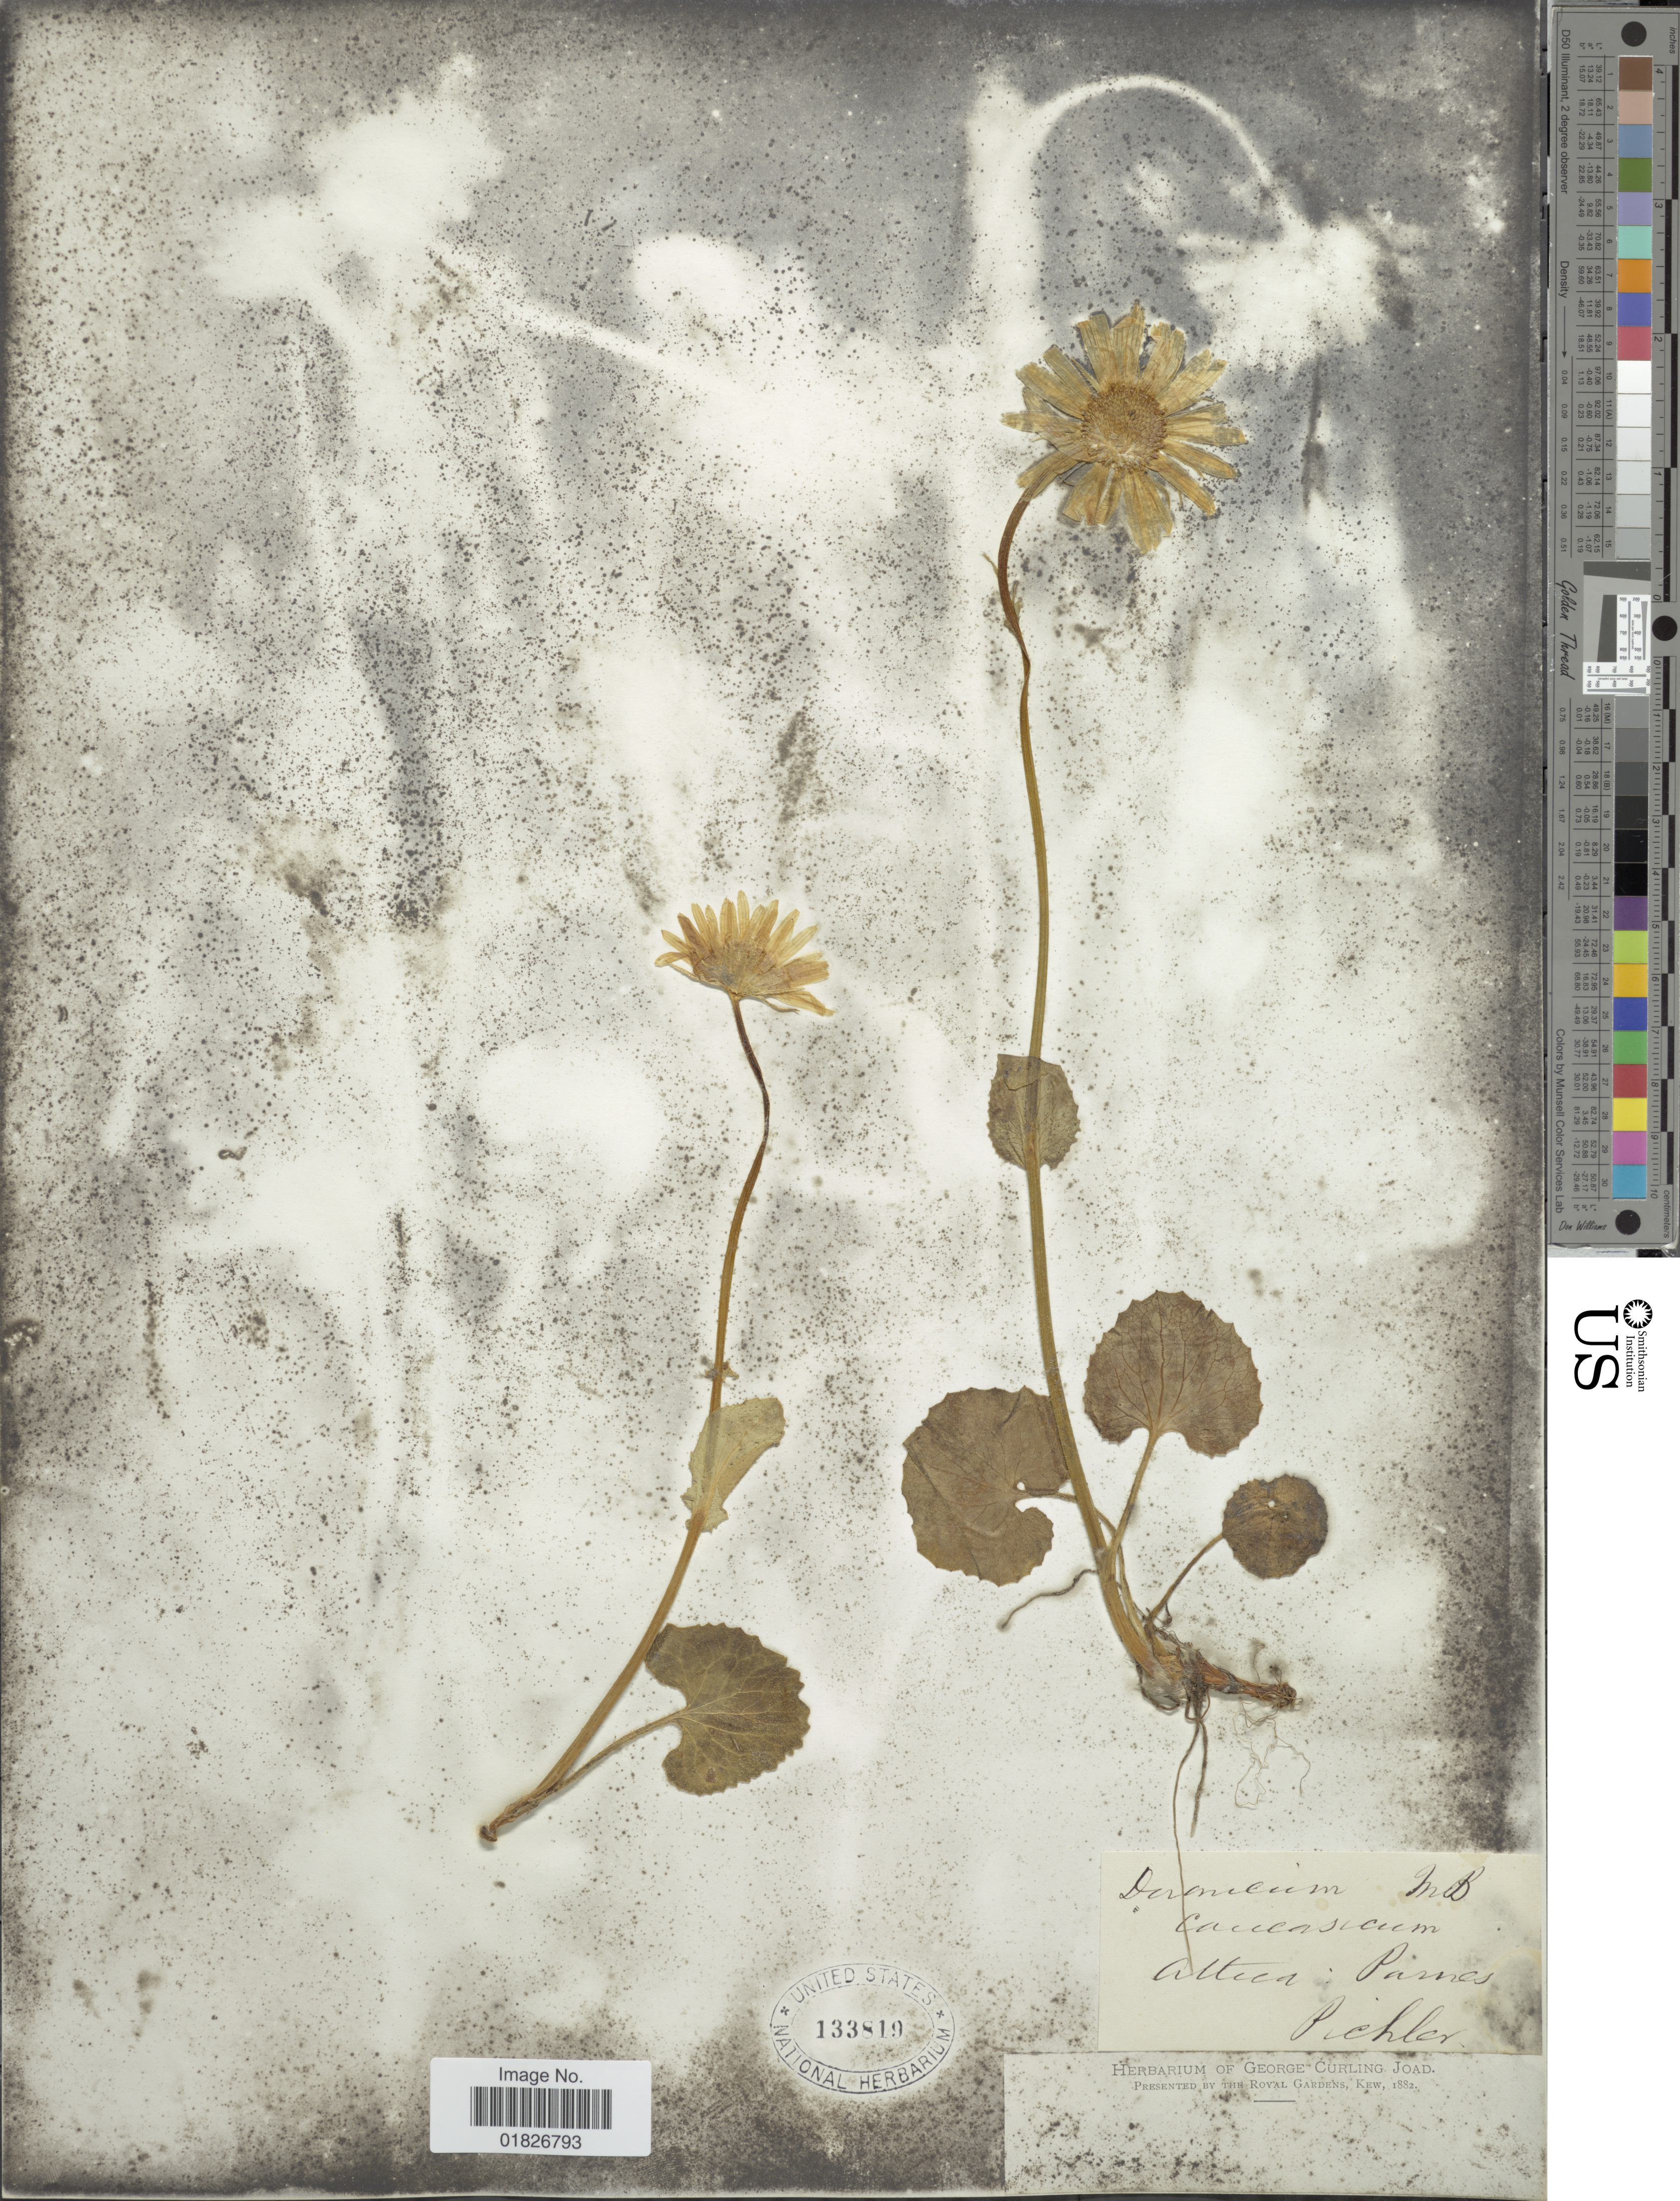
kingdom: Plantae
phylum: Tracheophyta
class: Magnoliopsida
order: Asterales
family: Asteraceae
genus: Doronicum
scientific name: Doronicum orientale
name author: Hoffm.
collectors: Pichler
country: Greece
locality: Attica, Parnes.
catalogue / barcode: US 133819